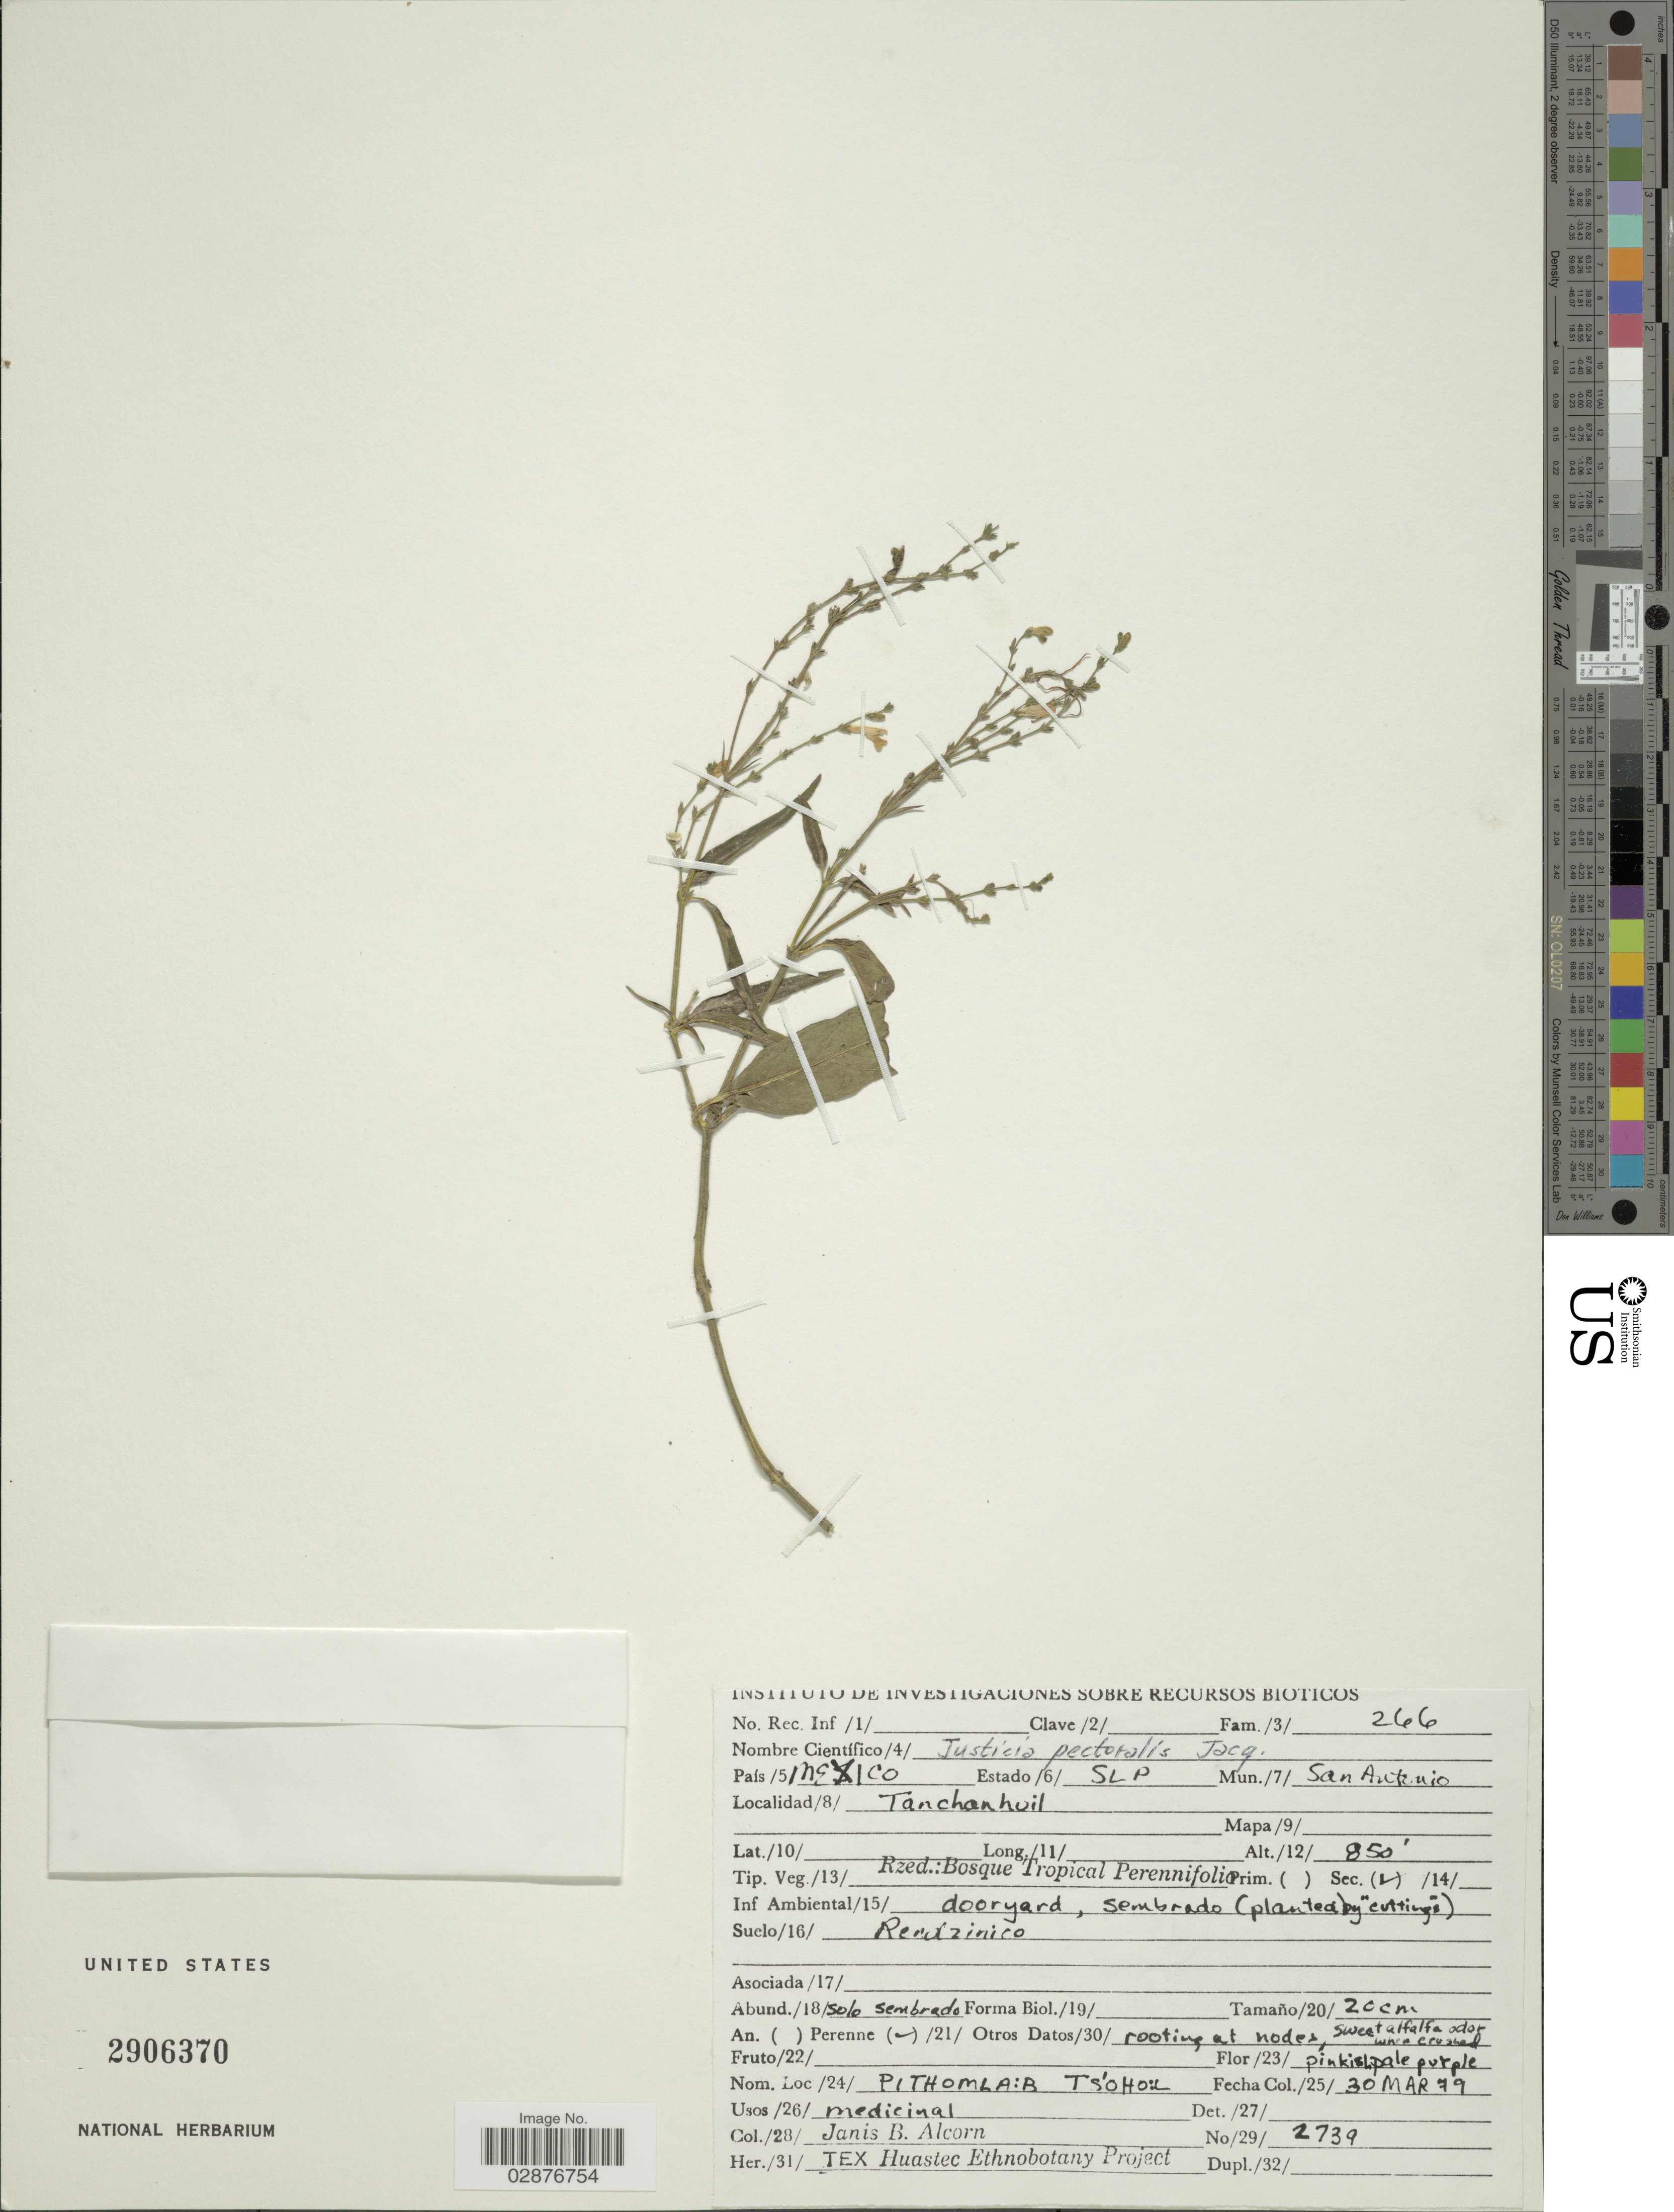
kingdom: Plantae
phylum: Tracheophyta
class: Magnoliopsida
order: Lamiales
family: Acanthaceae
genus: Justicia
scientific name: Justicia pectoralis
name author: Jacq.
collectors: J. Alcorn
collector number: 2739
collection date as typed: Transcribed d/m/y: 30/3/79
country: Mexico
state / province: San Luis Potosí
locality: Mun. San Antonio, Tanchanhuil.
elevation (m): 259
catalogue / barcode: US 2906370